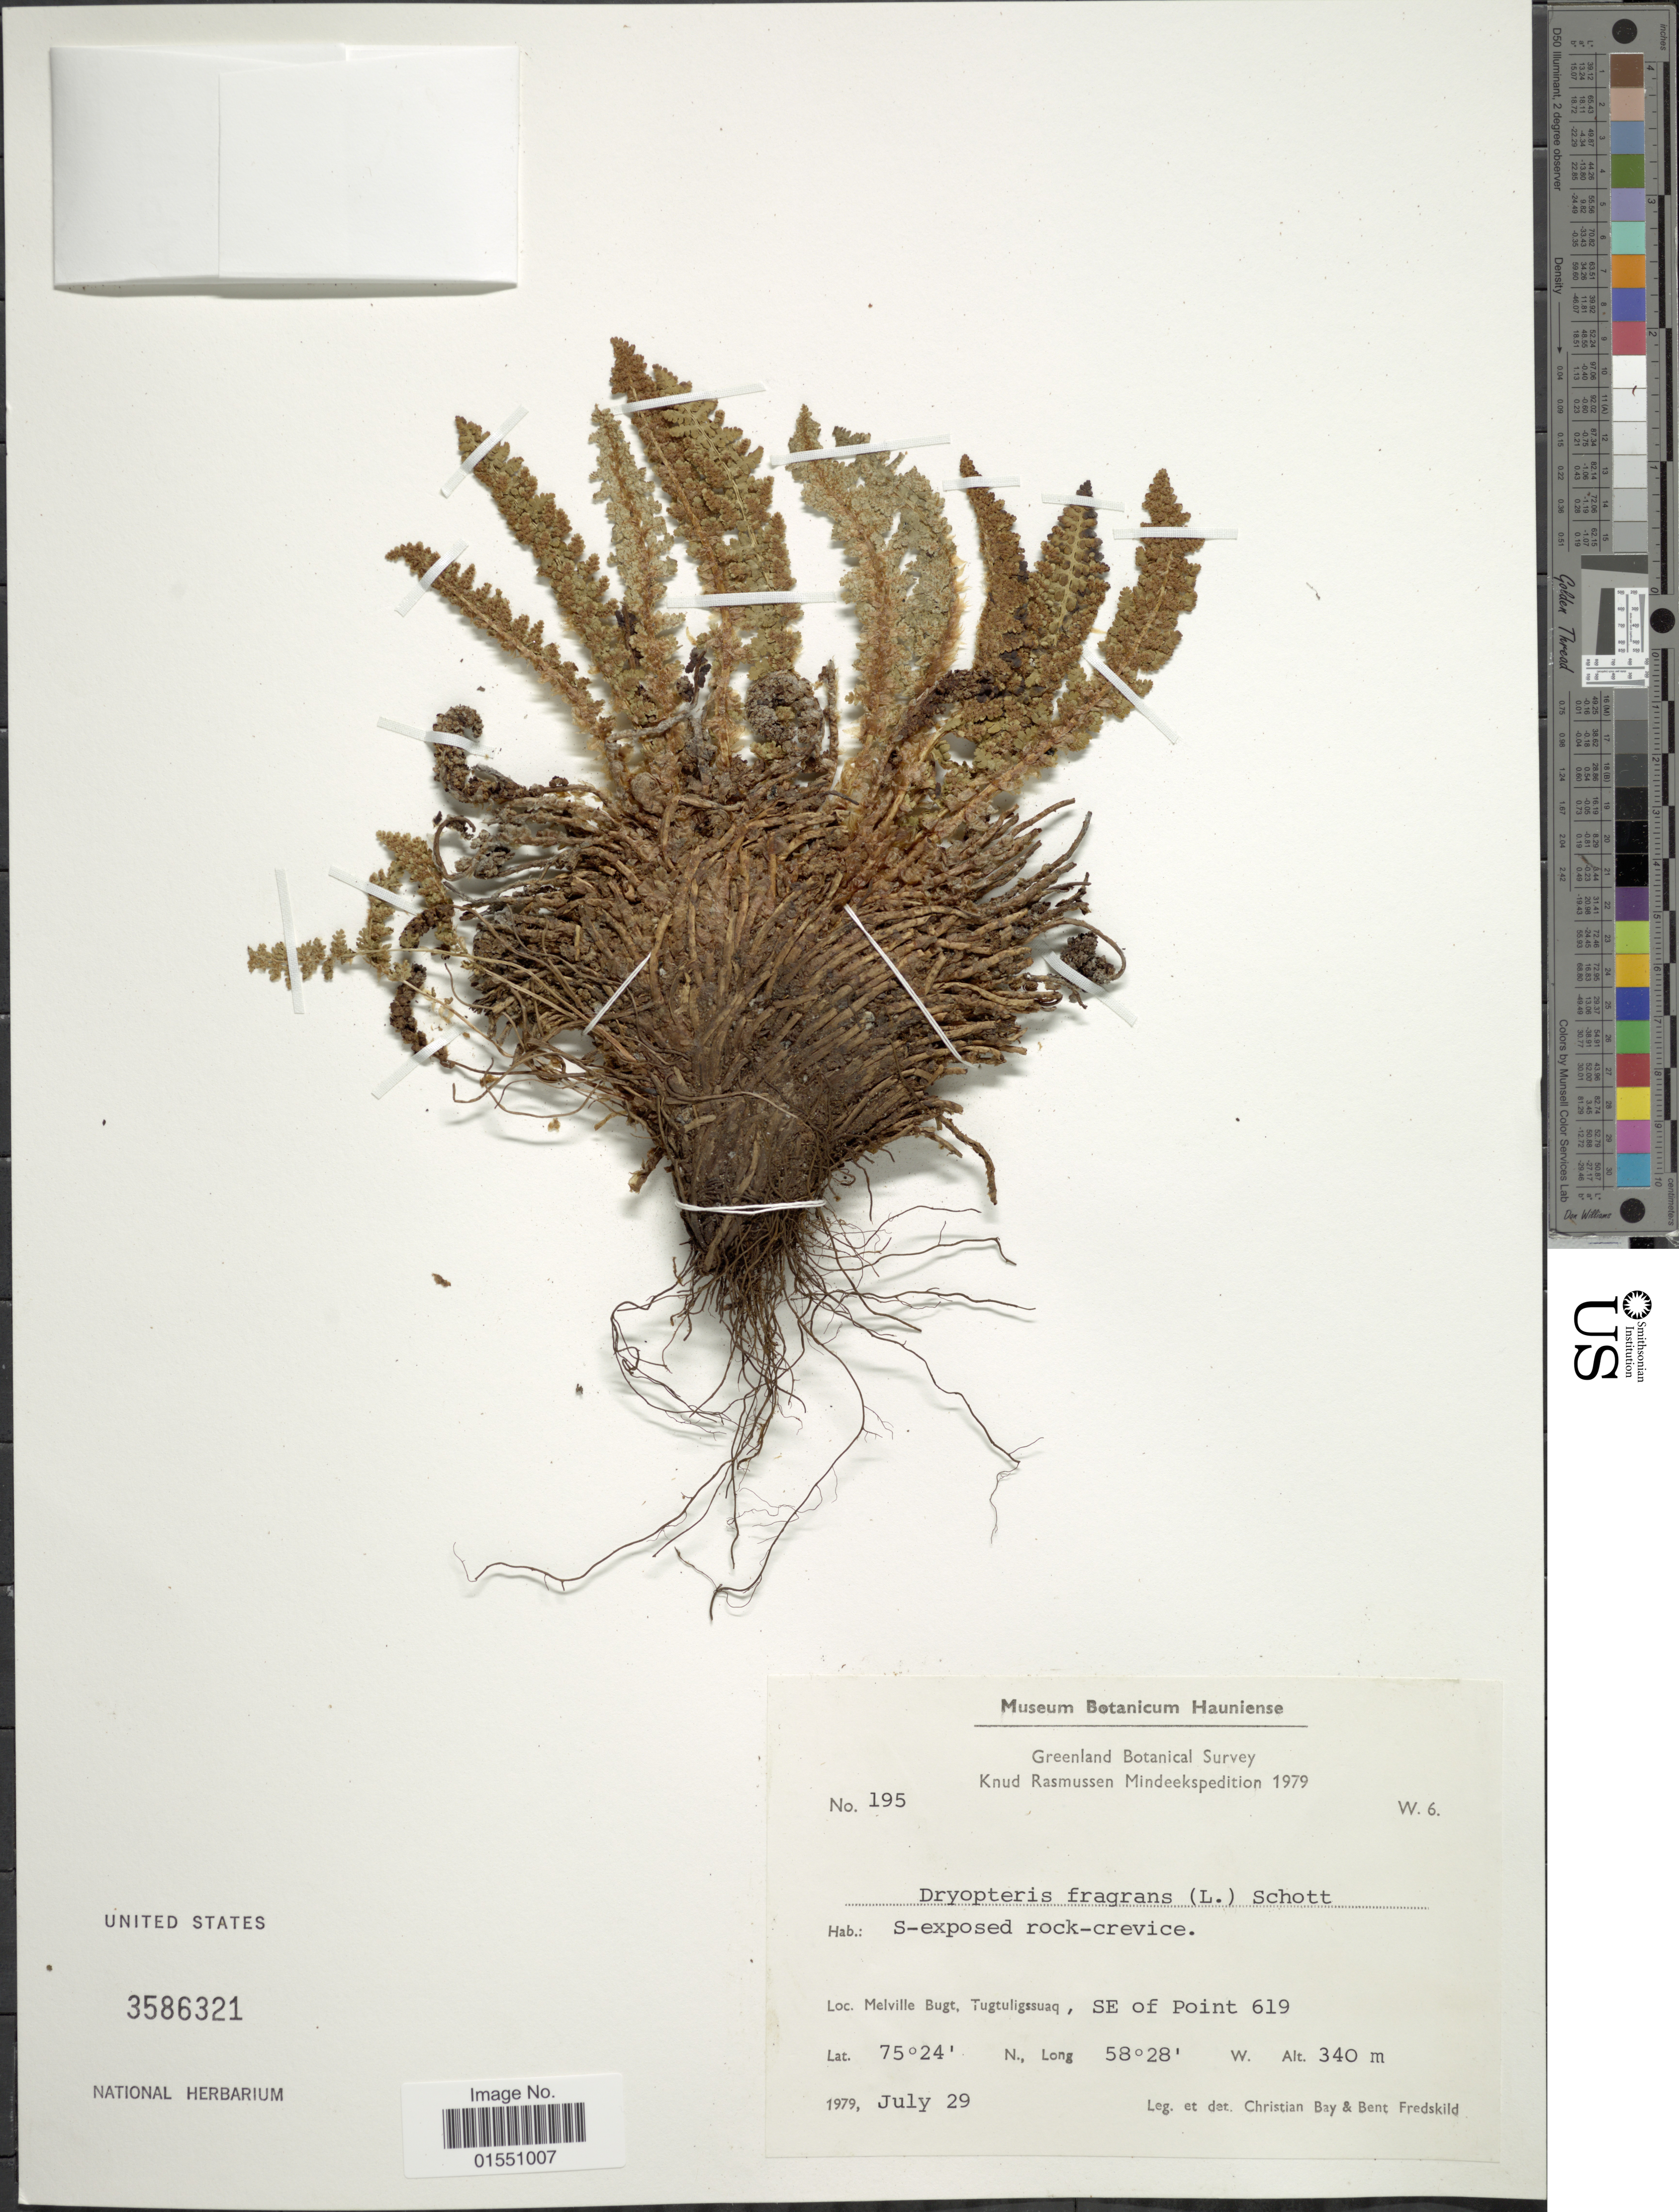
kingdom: Plantae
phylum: Tracheophyta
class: Polypodiopsida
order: Polypodiales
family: Dryopteridaceae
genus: Dryopteris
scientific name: Dryopteris fragrans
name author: (L.) Schott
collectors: C. Bay & B. Fredskild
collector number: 195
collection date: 1979-07-29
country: Greenland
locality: Melville Bugt, Tugtuligssuaq, SE of Point 619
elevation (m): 340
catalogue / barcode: US 3586321